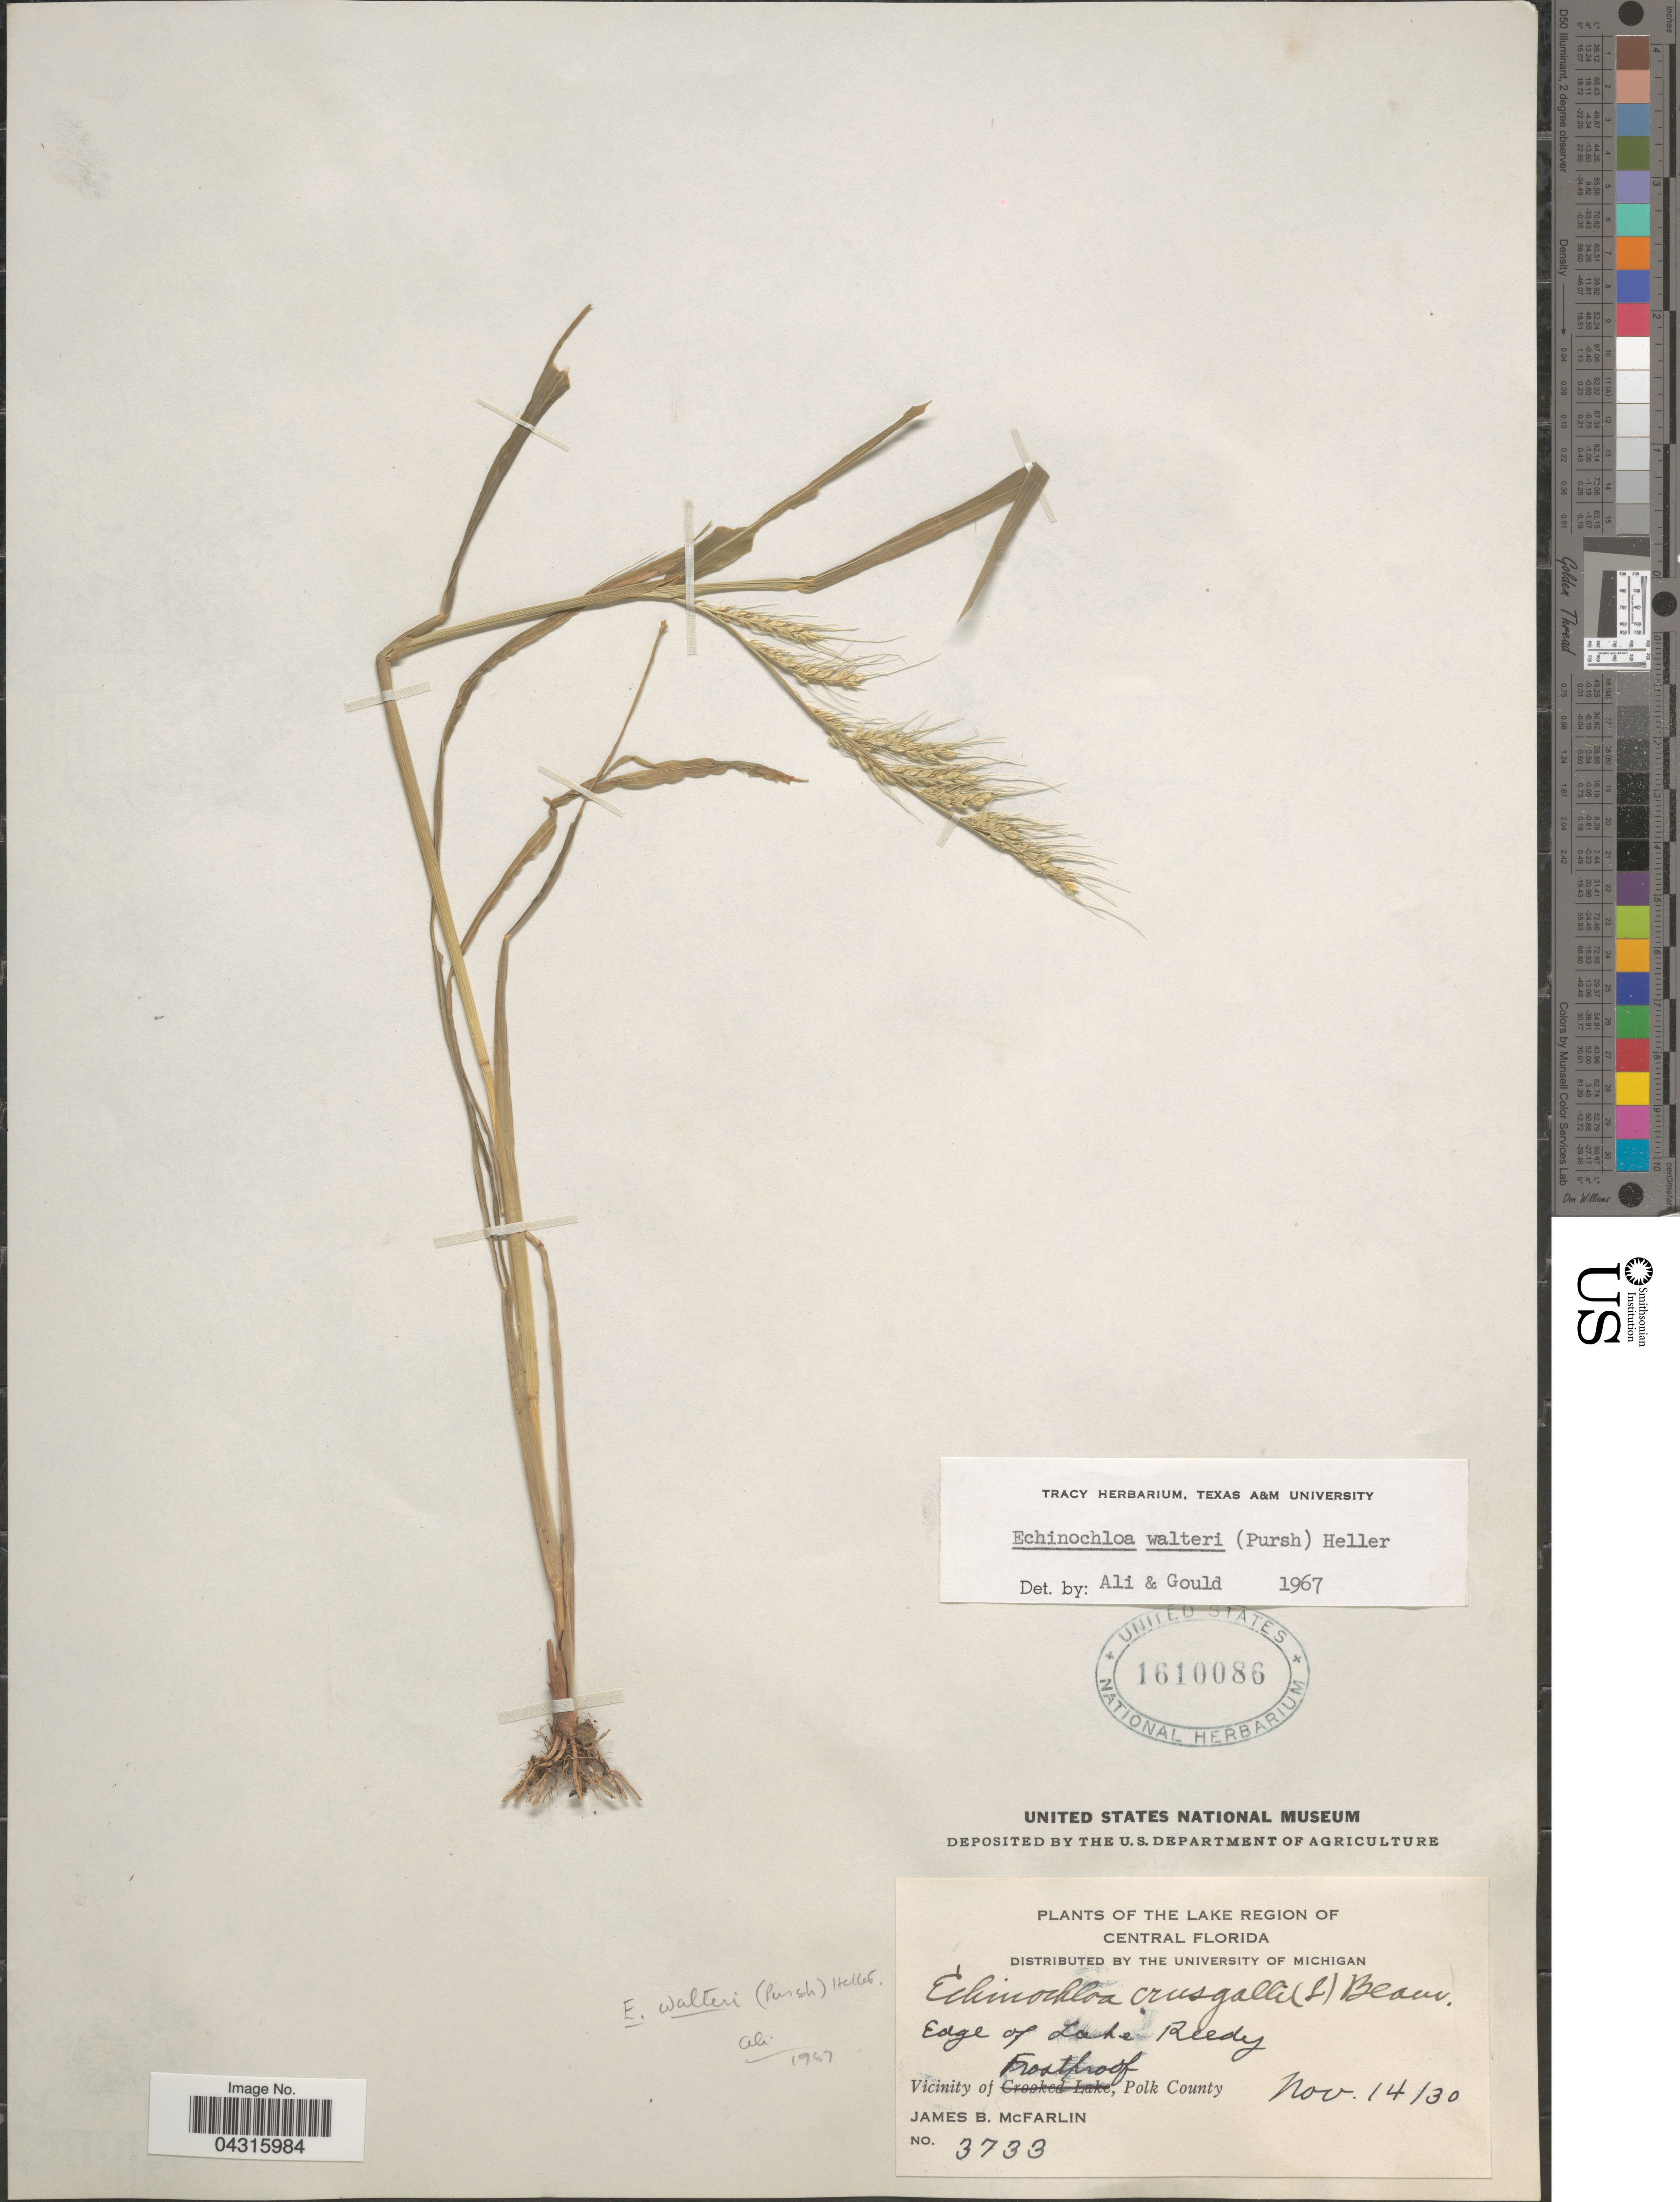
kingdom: Plantae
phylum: Tracheophyta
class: Liliopsida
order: Poales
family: Poaceae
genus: Echinochloa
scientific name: Echinochloa walteri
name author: (Pursh) A. Heller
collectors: J. McFarlin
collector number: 3733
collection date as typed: Transcribed d/m/y: 14/11/30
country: United States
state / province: Florida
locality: The Lake Region of Central Florida. Edge of Lake Reedy. Vicinity of Frostproof, Polk County.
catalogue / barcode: US 1610086